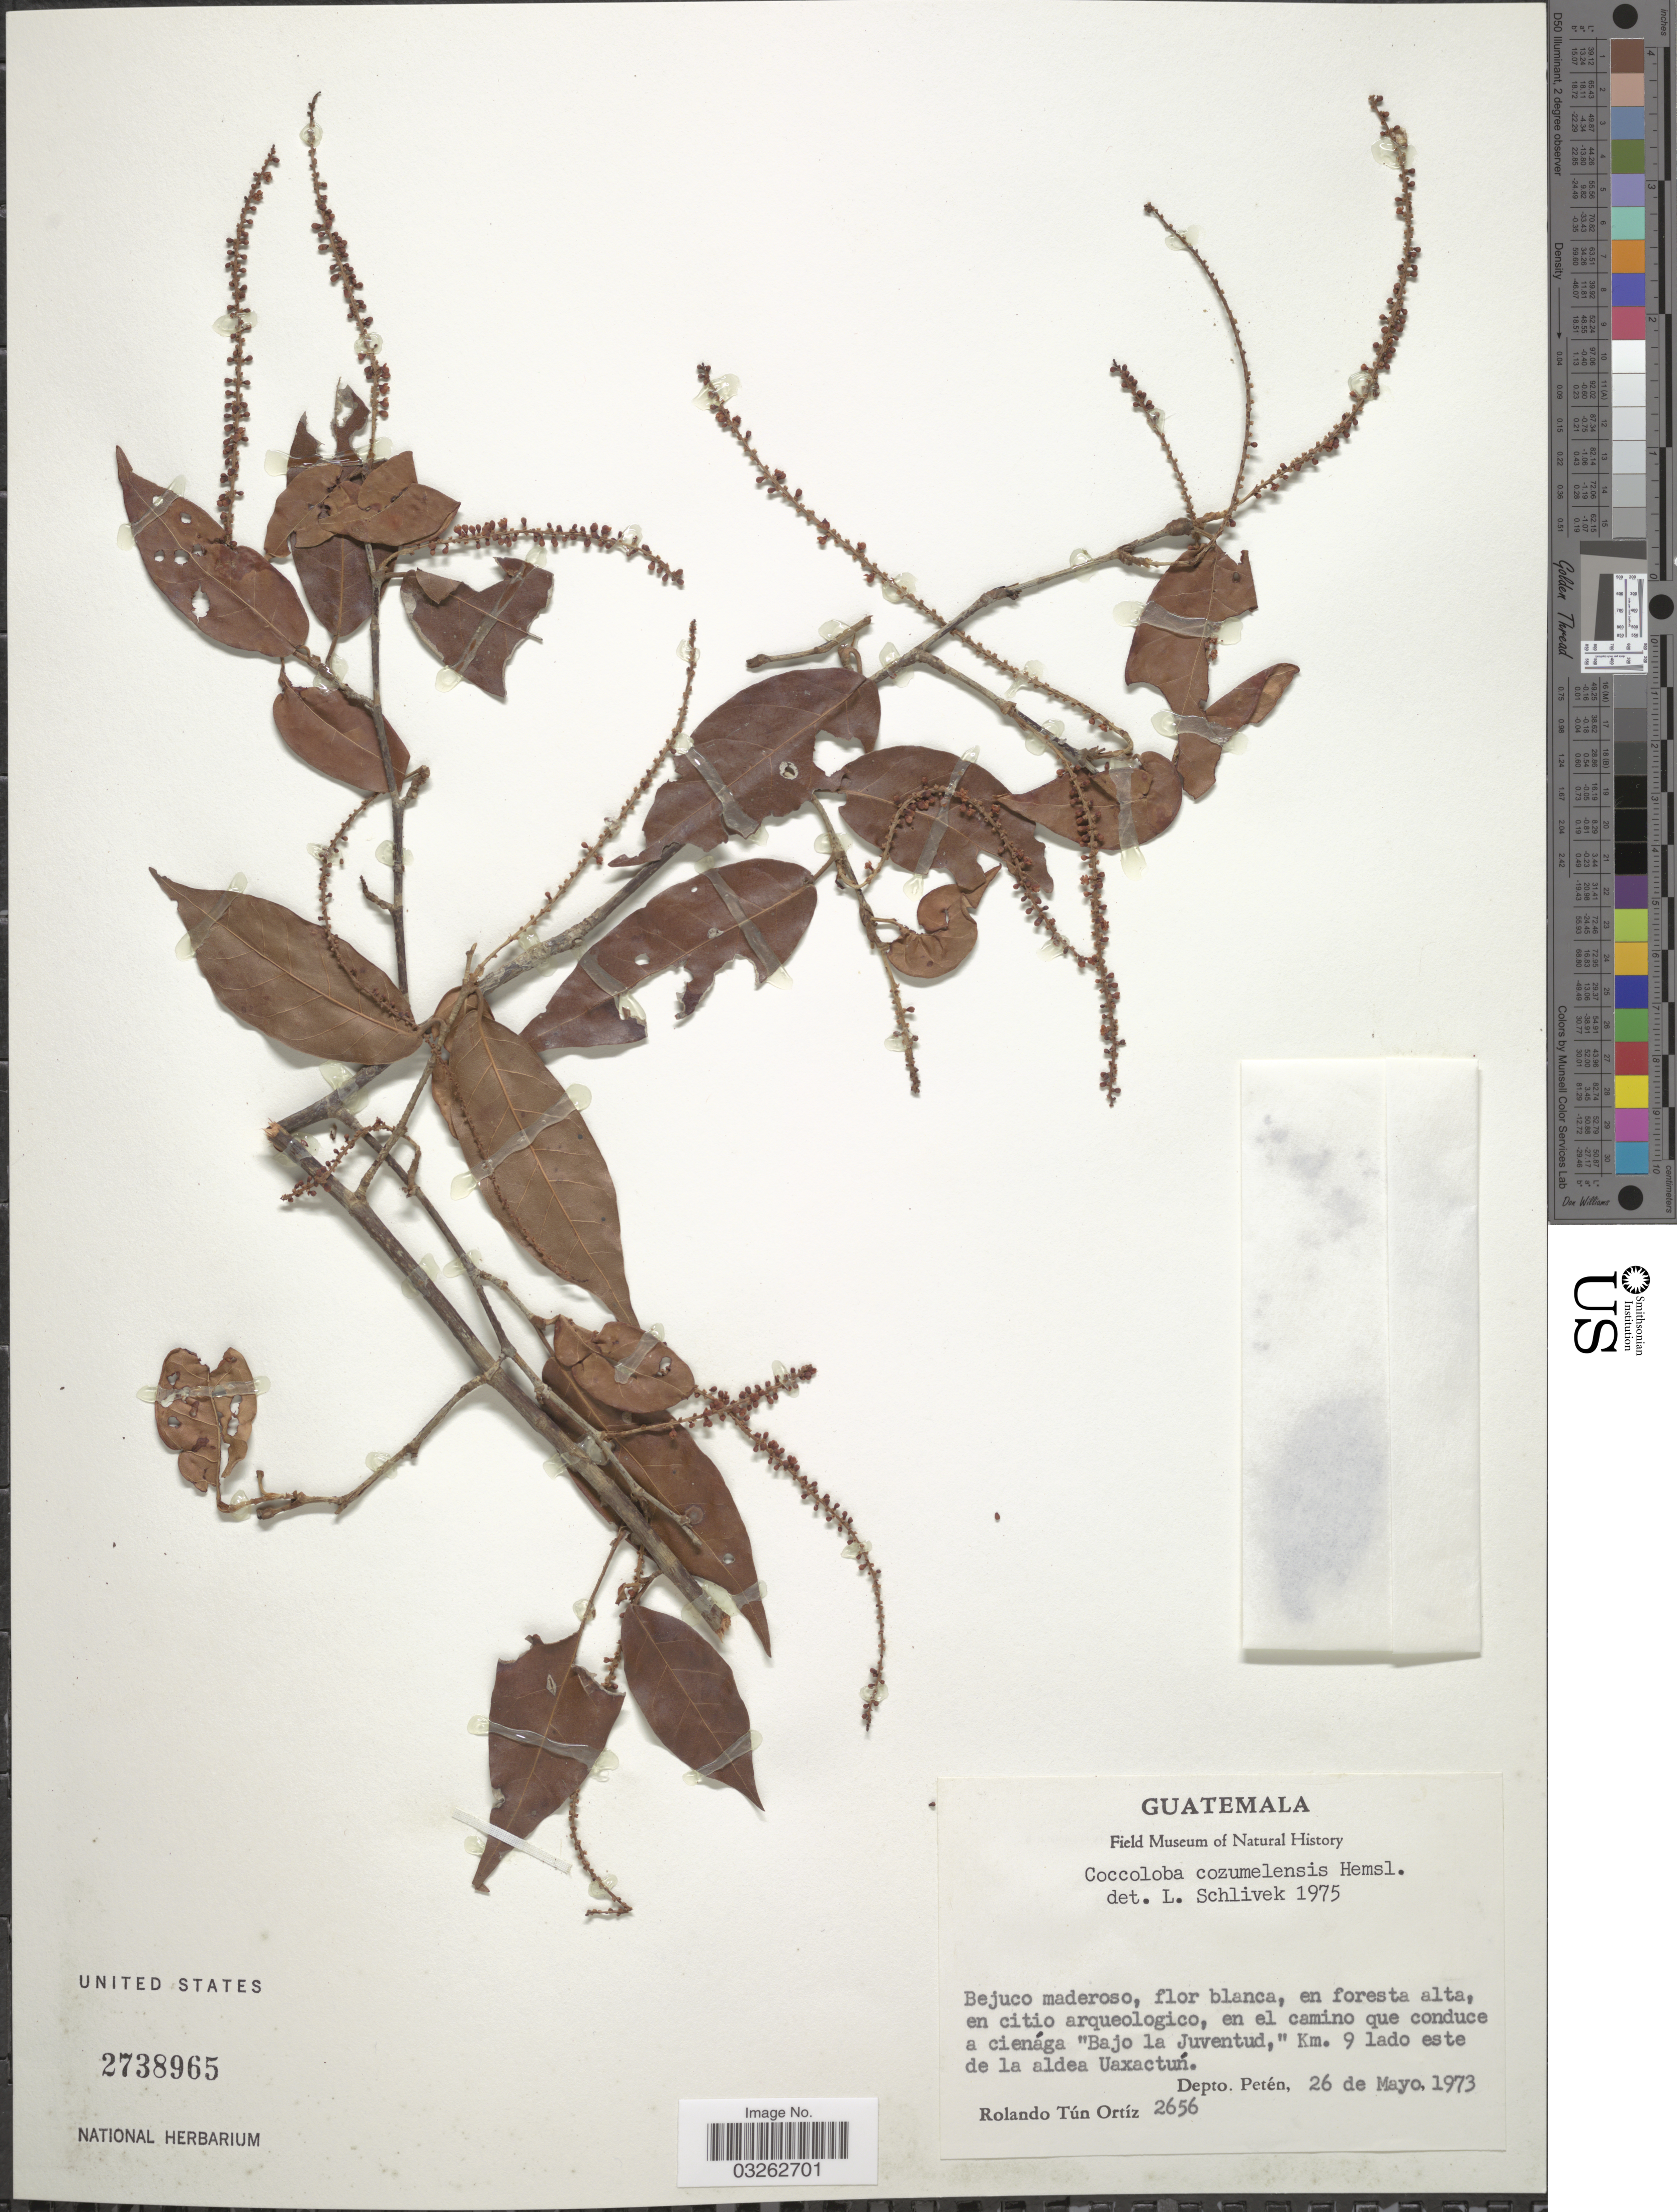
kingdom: Plantae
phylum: Tracheophyta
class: Magnoliopsida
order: Caryophyllales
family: Polygonaceae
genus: Coccoloba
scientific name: Coccoloba cozumelensis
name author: Hemsl.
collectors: R. T. Ortíz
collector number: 2656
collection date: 1973-05-26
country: Guatemala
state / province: El Petén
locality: En el camino que conduce a cienága "Bajo la Juventud," Km. 9 lado este de la aldea Uaxactún. Depto. Petén.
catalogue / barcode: US 2738965